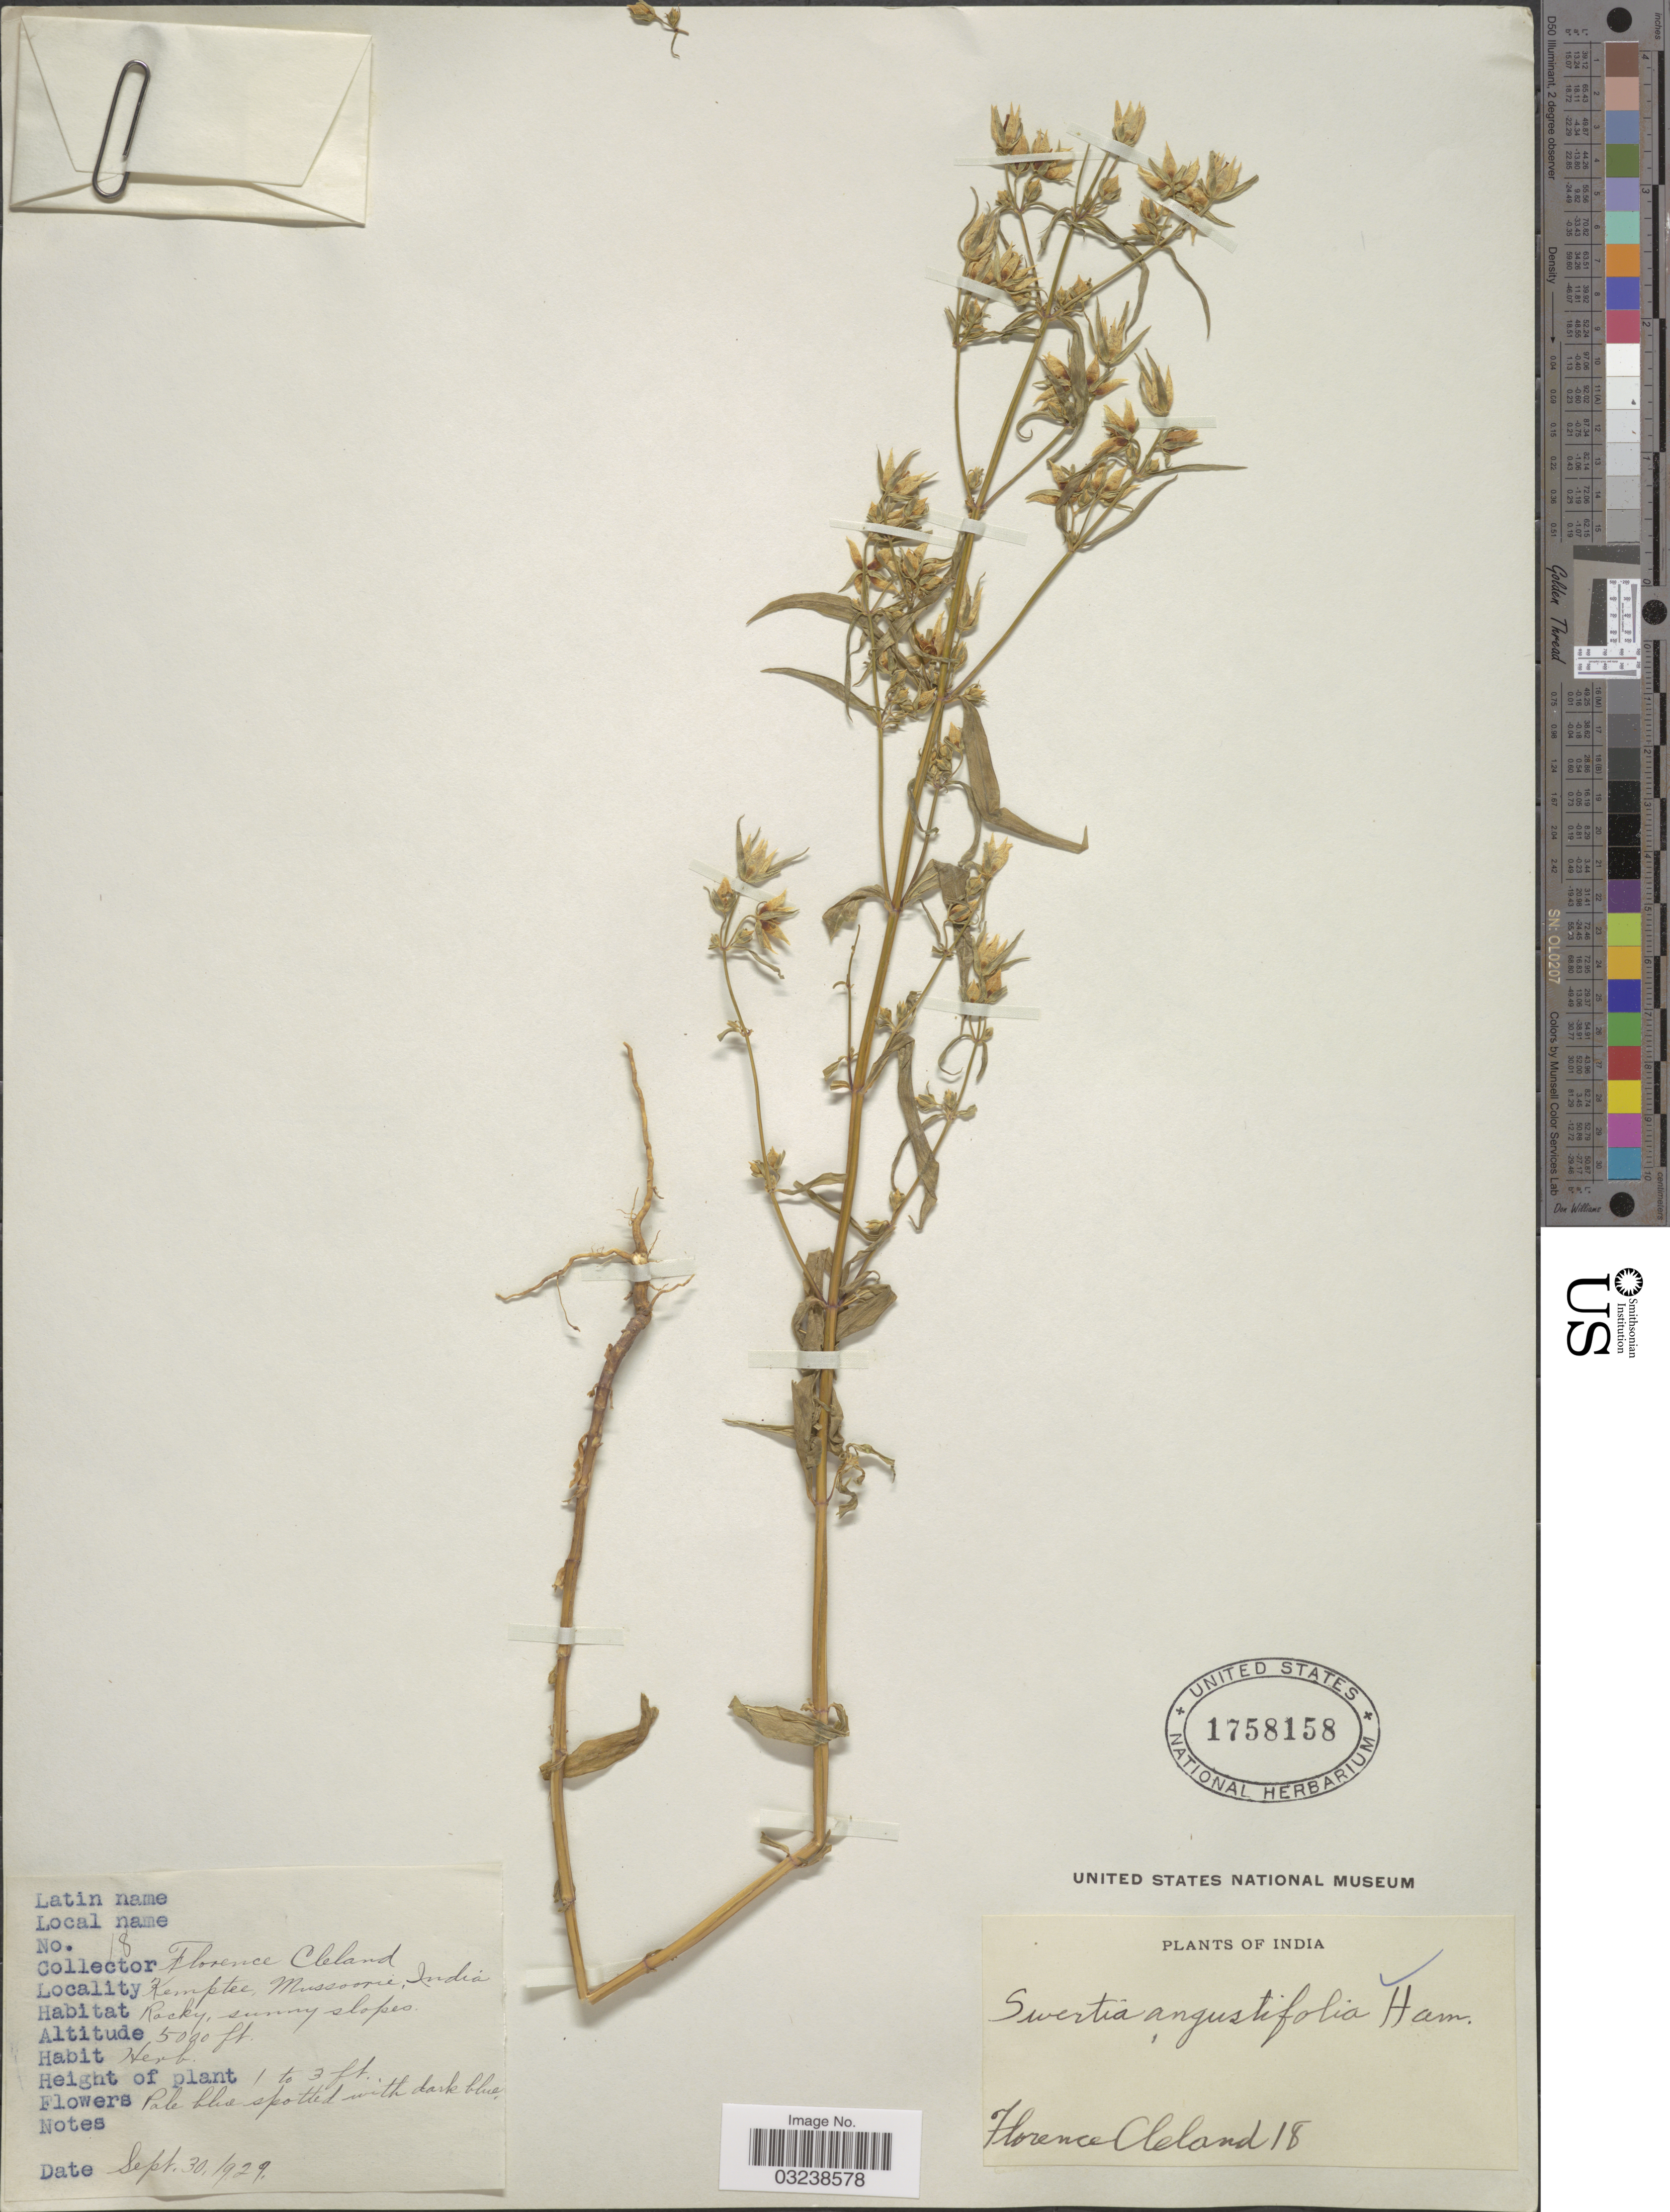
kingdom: Plantae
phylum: Tracheophyta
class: Magnoliopsida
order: Gentianales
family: Gentianaceae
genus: Swertia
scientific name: Swertia angustifolia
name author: Buch.-Ham. ex D. Don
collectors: F. Cleland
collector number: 18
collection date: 1929-09-30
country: India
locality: Kemptee, Mussoorie.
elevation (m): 1524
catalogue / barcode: US 1758158